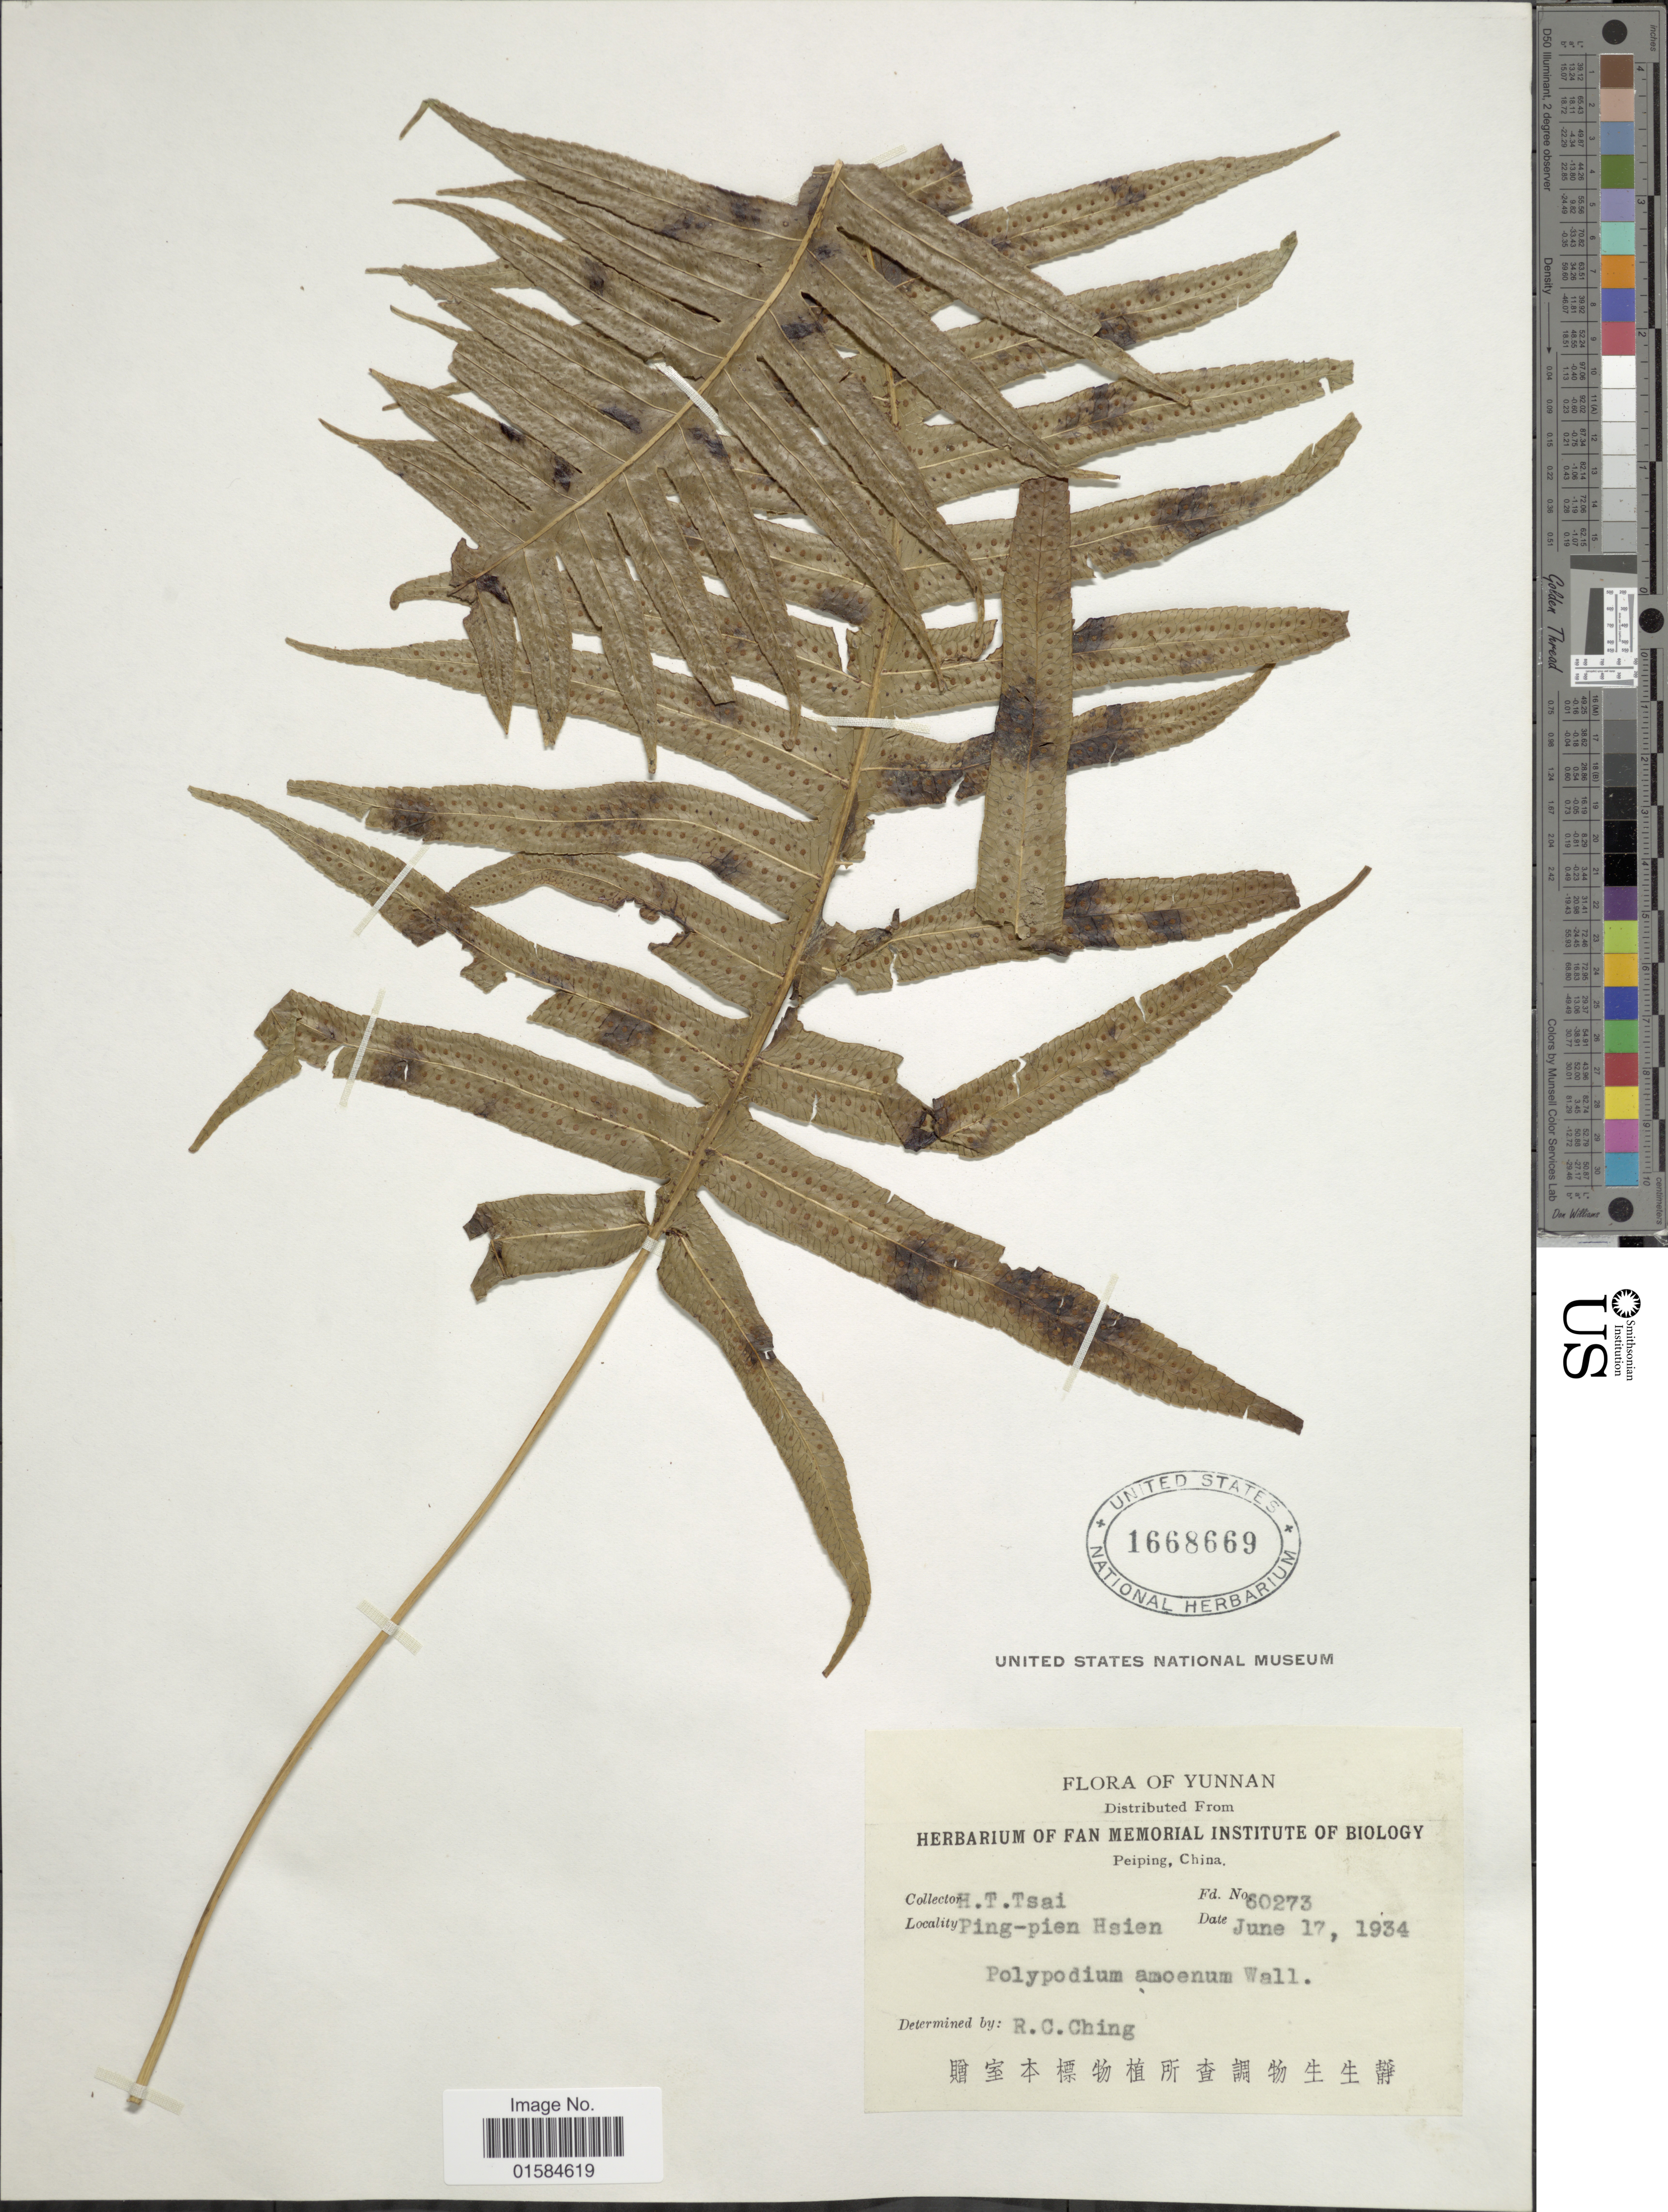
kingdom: Plantae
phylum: Tracheophyta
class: Polypodiopsida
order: Polypodiales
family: Polypodiaceae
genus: Goniophlebium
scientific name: Goniophlebium amoenum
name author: (Wall. ex Mett.) J. Sm.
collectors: H. Tsai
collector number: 60273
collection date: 1934-06-17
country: China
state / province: Yunnan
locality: Ping-pien Hsien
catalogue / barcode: US 1668669